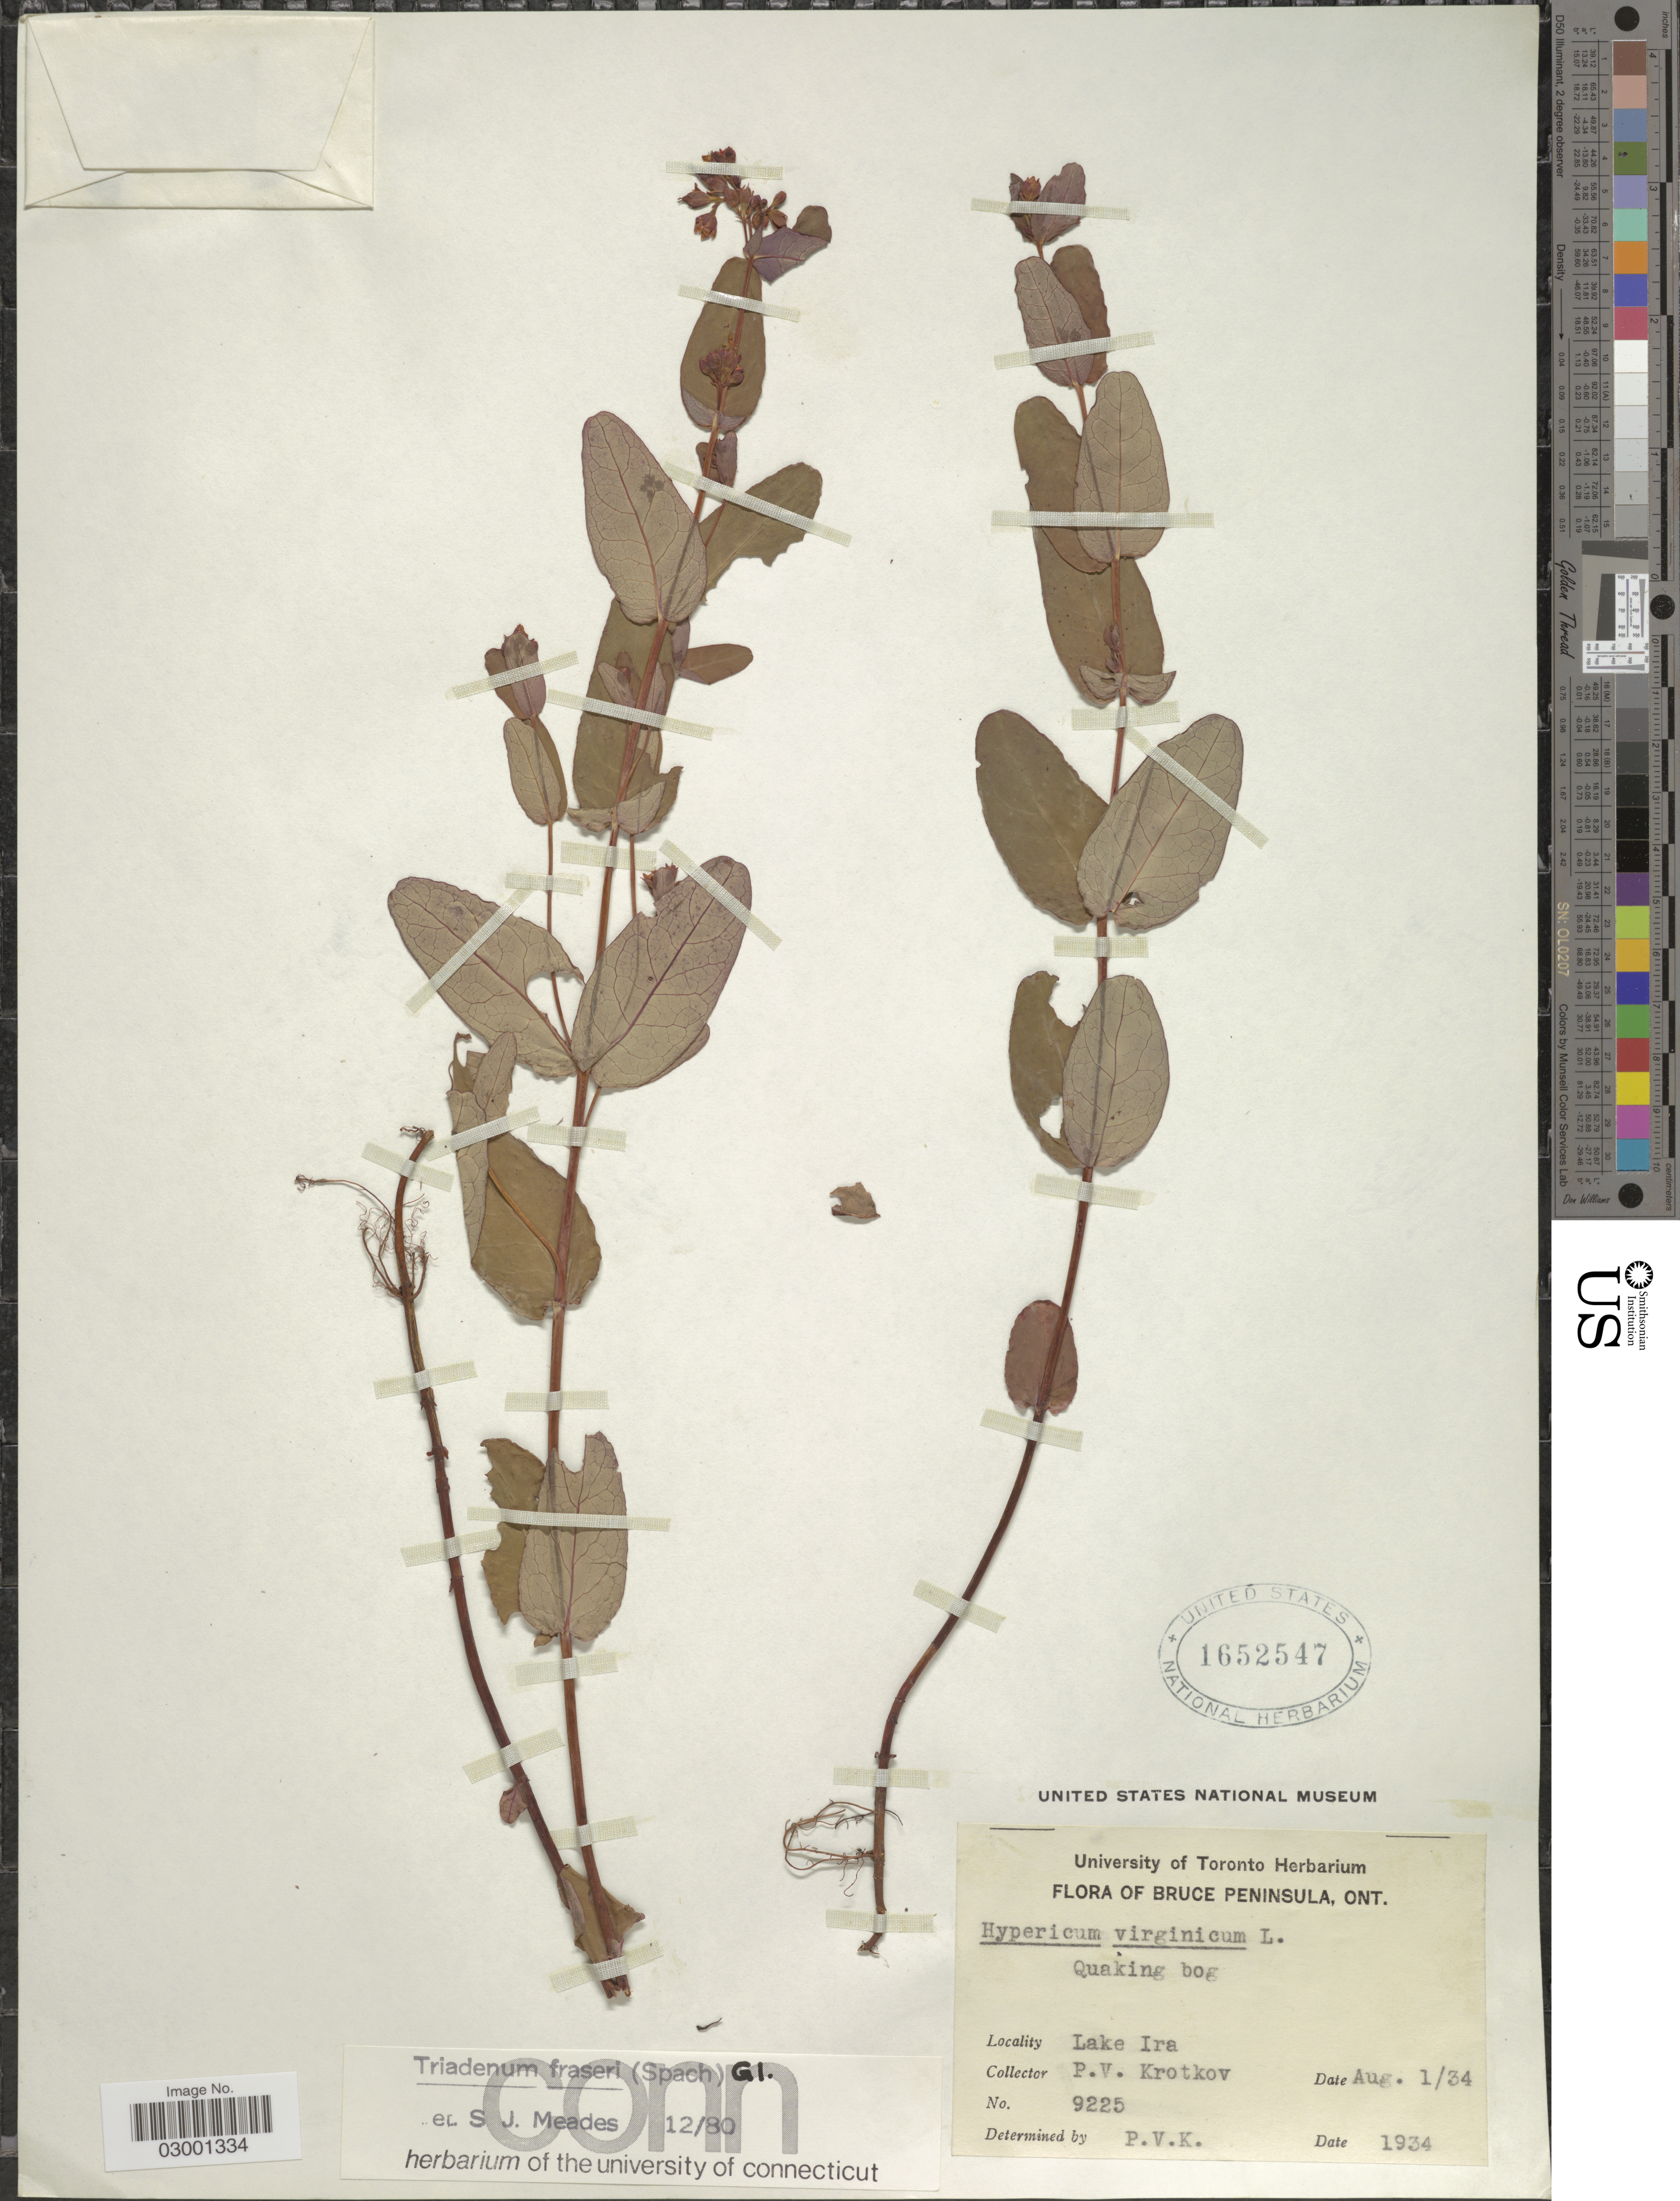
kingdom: Plantae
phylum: Tracheophyta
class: Magnoliopsida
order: Malpighiales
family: Hypericaceae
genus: Hypericum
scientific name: Hypericum fraseri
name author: Steud.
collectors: P. V. Krotkov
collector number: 9225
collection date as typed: Transcribed d/m/y: 1/8/34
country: Canada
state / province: Ontario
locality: Lbruce Peninsula. Lake Ira.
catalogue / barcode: US 1652547